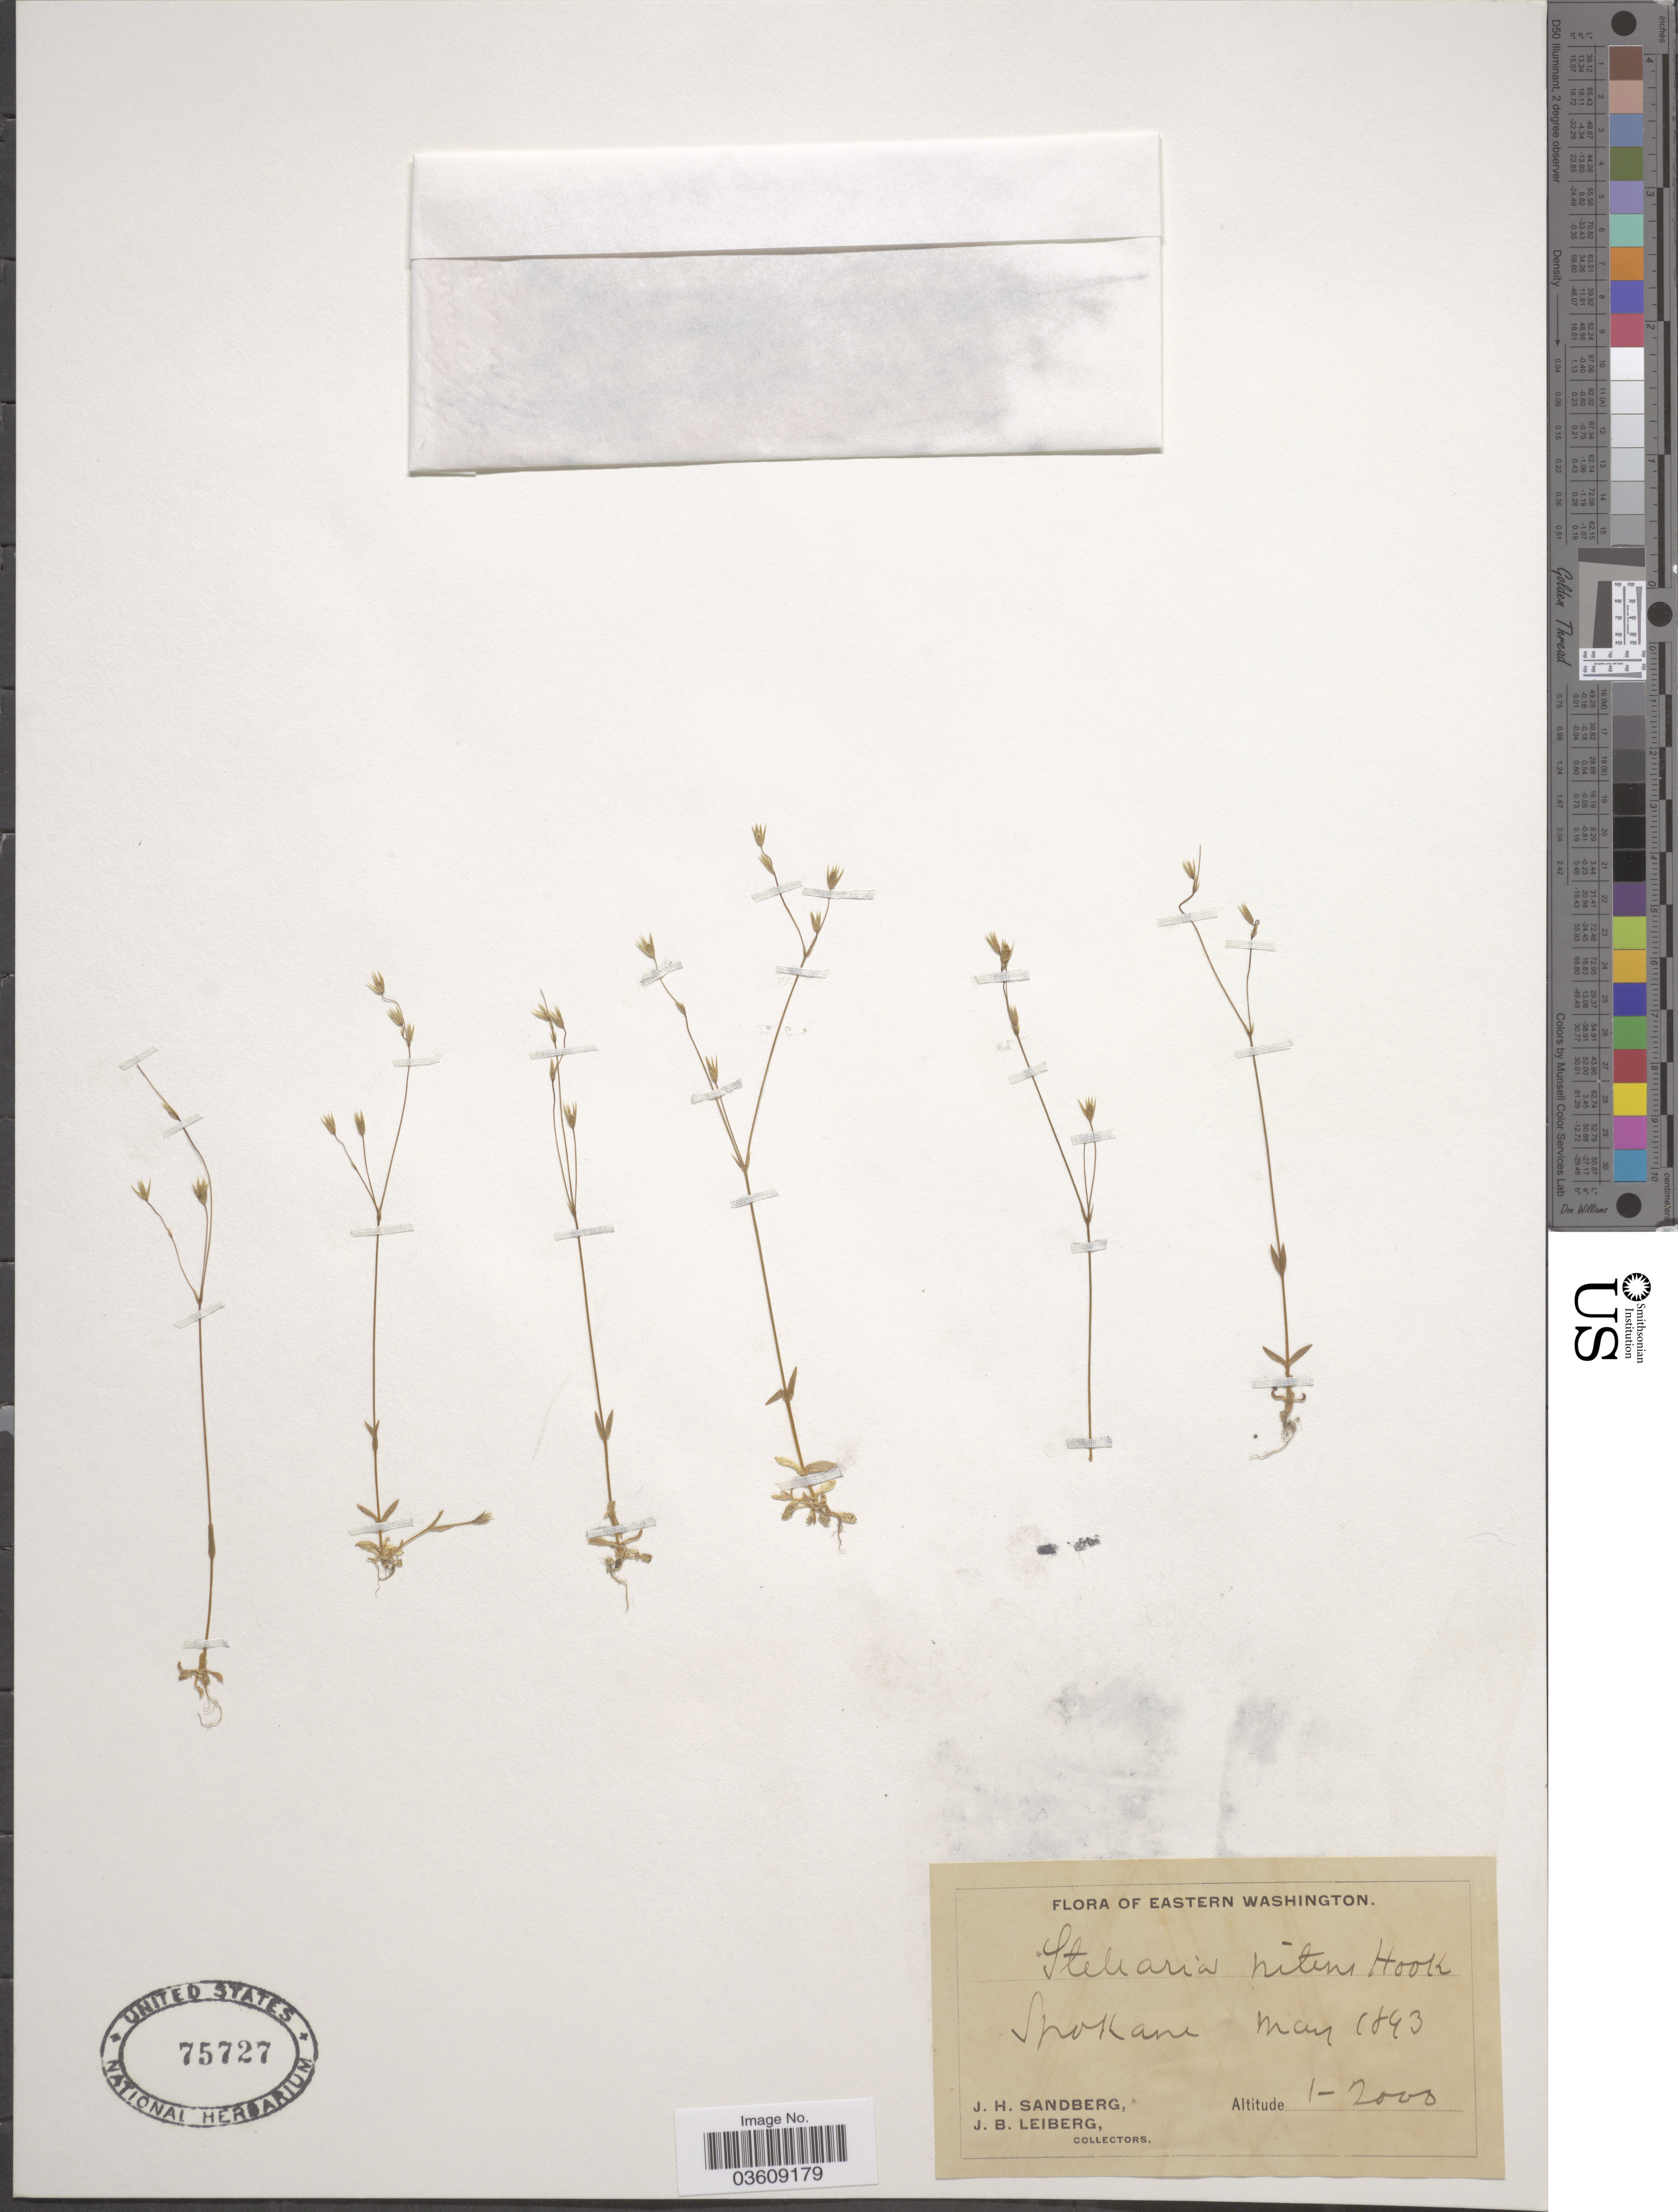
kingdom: Plantae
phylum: Tracheophyta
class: Magnoliopsida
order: Caryophyllales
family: Caryophyllaceae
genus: Stellaria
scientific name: Stellaria nitens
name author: Nutt.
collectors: J. H. Sandberg & J. B. Leiberg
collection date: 1843-05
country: United States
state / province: Washington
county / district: Spokane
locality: Eastern Washington. Spokane.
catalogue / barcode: US 75727